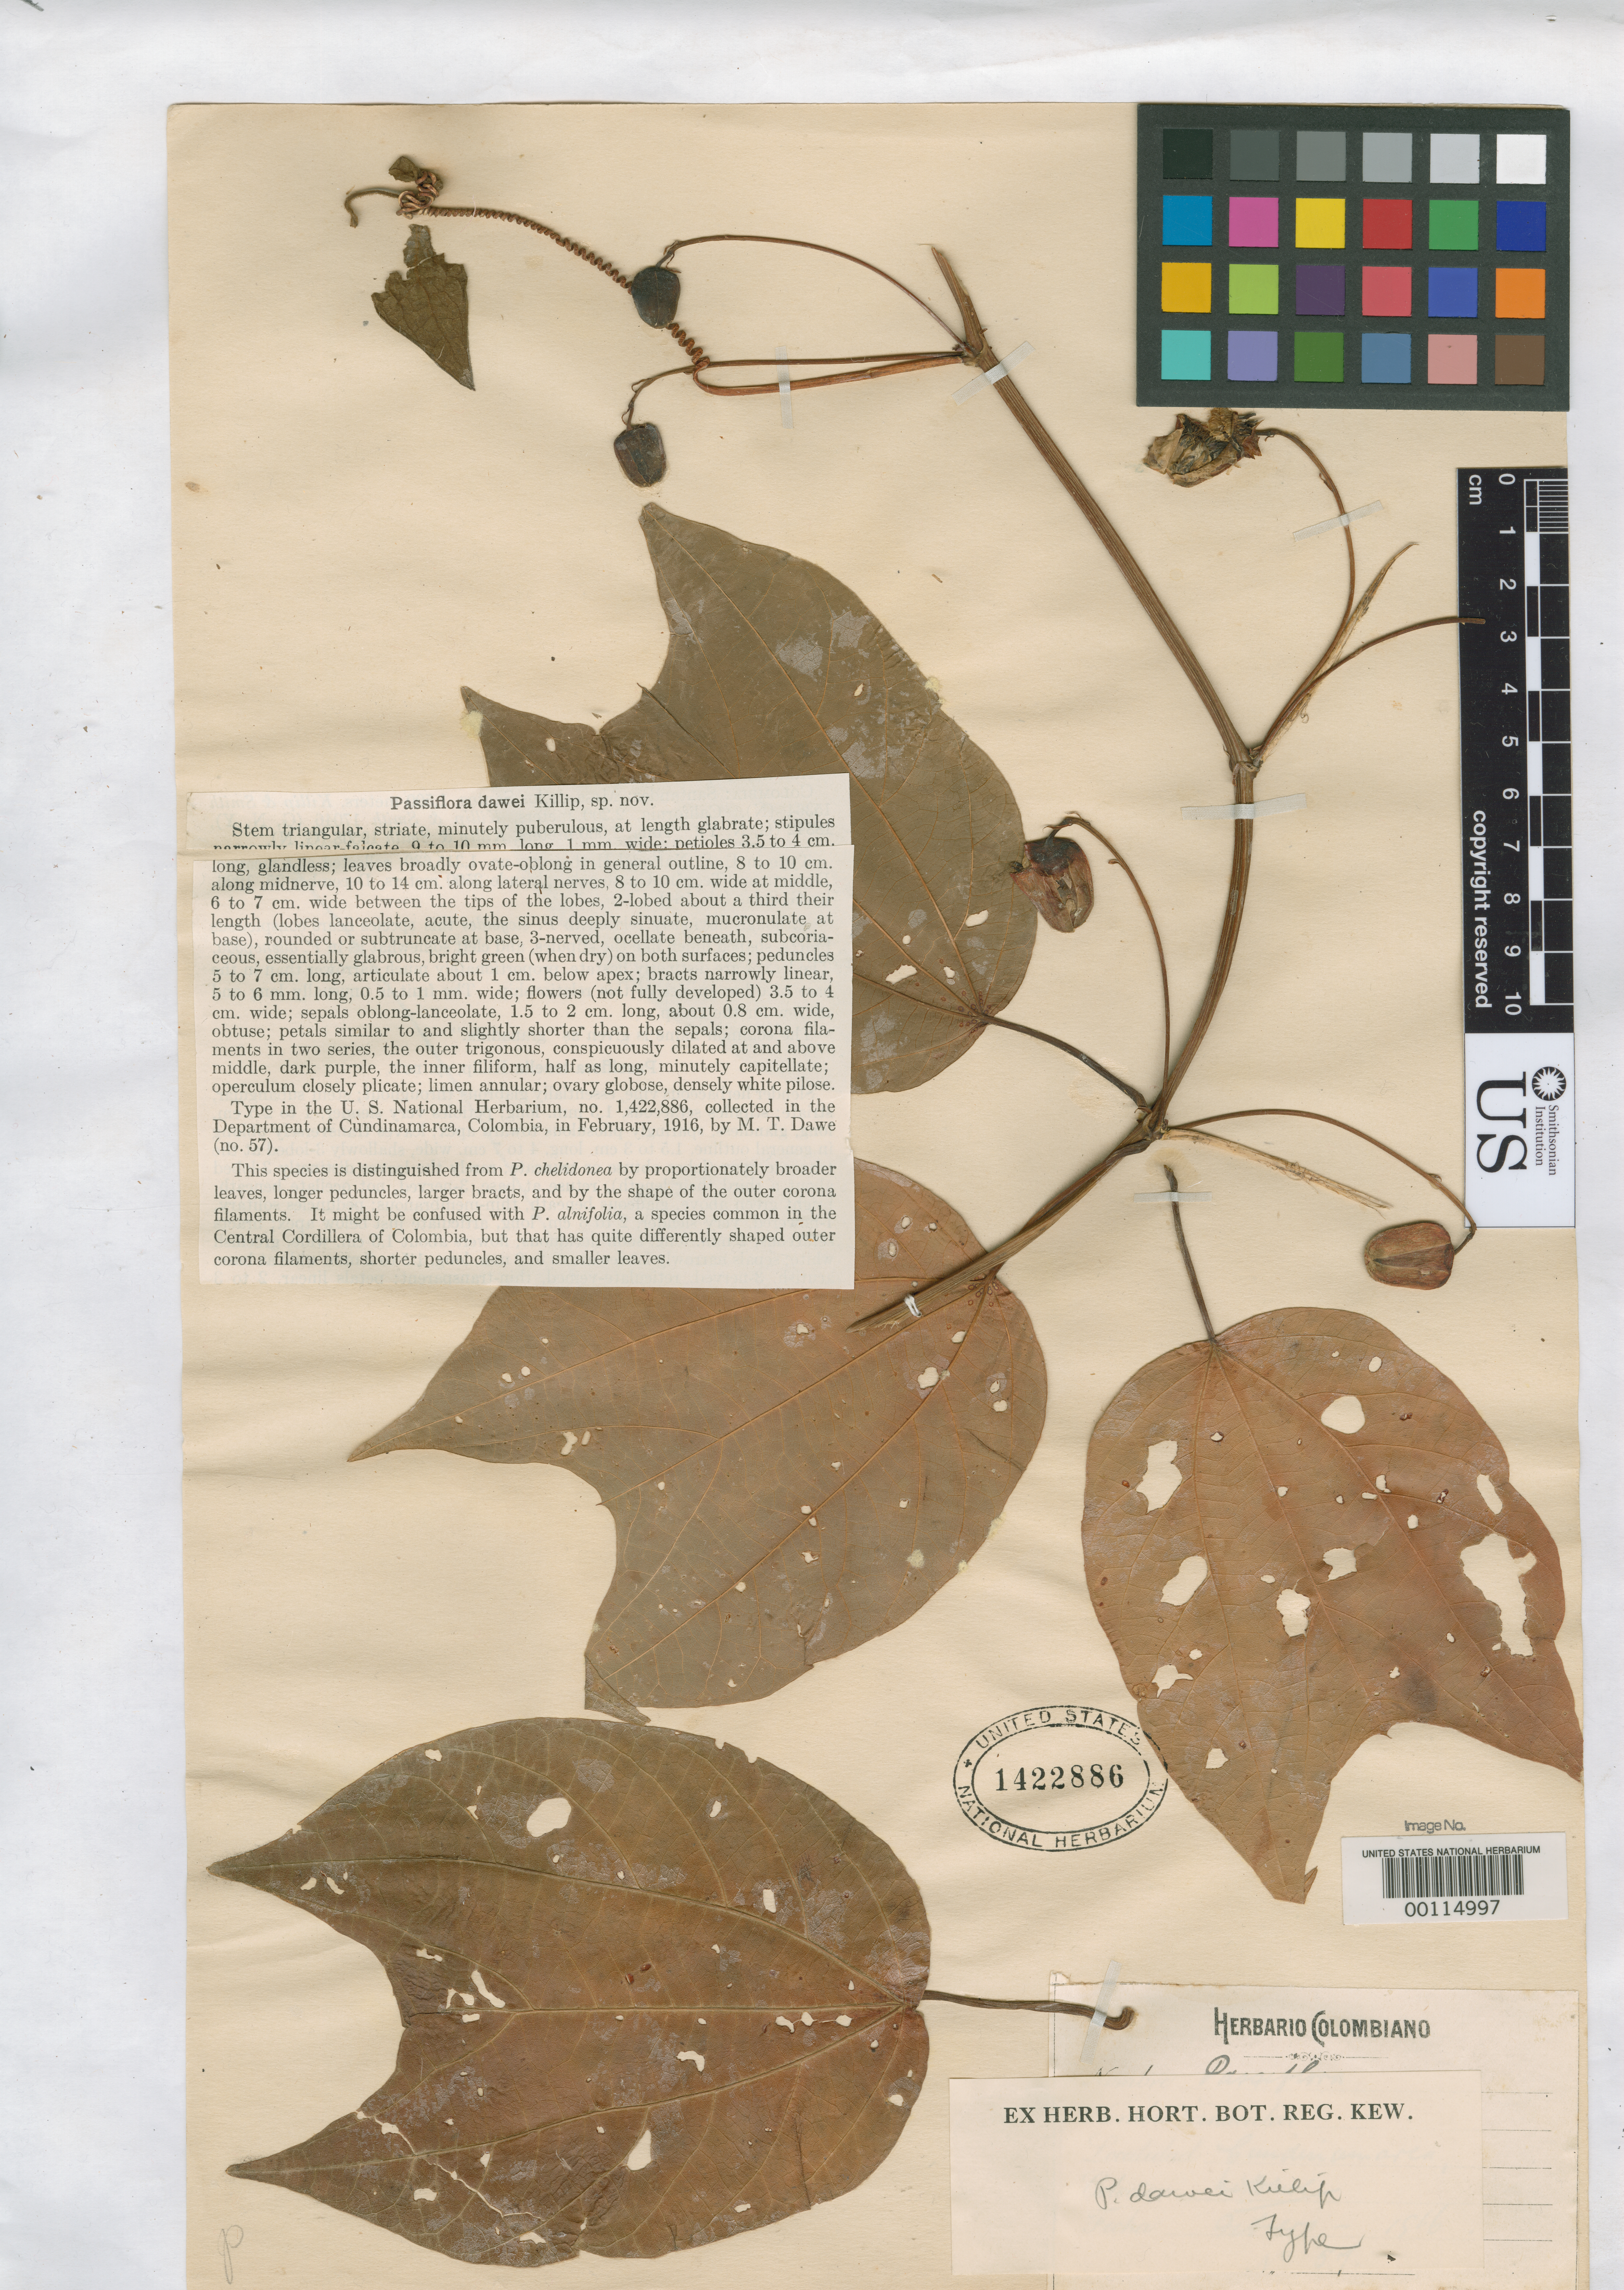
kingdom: Plantae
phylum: Tracheophyta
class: Magnoliopsida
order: Malpighiales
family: Passifloraceae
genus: Passiflora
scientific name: Passiflora dawei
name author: Killip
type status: Holotype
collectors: M. T. Dawe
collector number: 57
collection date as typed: Feb 1916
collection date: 1916-02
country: Colombia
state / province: Cundinamarca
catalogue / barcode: US 1422886